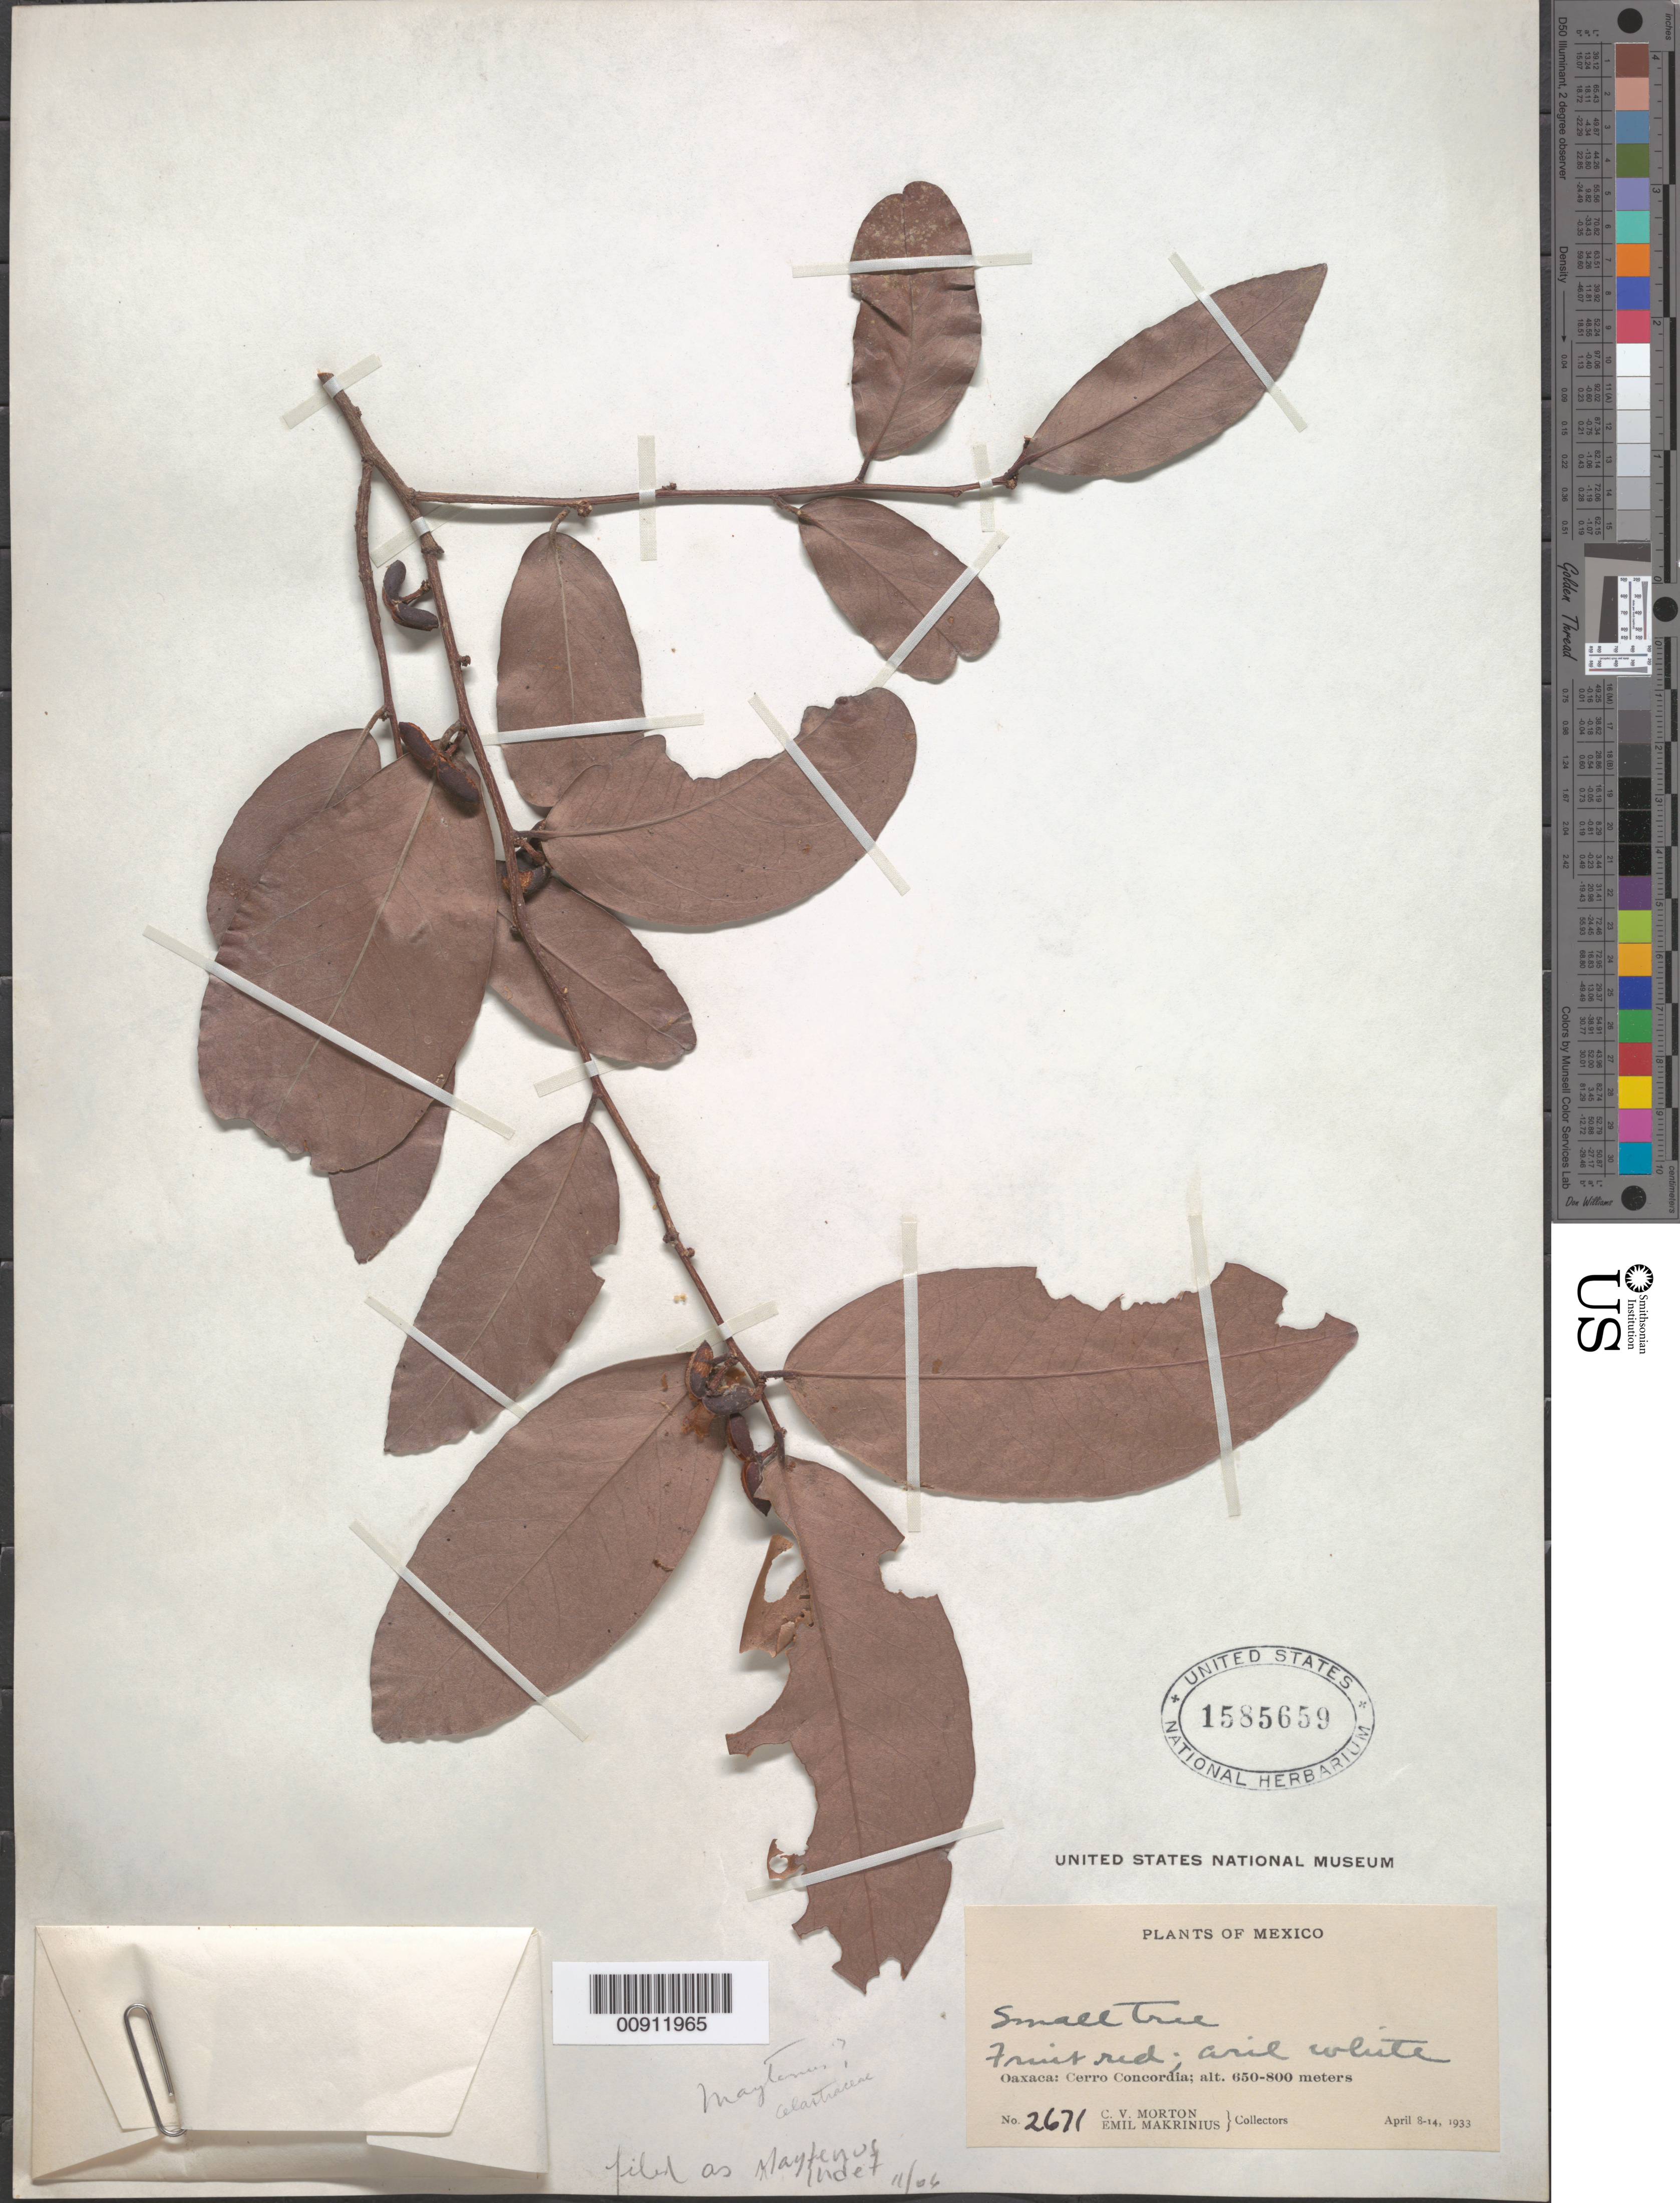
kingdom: Plantae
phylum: Tracheophyta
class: Magnoliopsida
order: Celastrales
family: Celastraceae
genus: Maytenus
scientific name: Maytenus sp.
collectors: C. V. Morton & E. Makrinius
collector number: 2671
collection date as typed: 08 Apr 1933 to 14 Apr 1933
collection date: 1933-04-08/1933-04-14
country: Mexico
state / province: Oaxaca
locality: Oaxaca: Cerro Concordia.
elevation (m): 800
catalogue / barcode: US 1585659